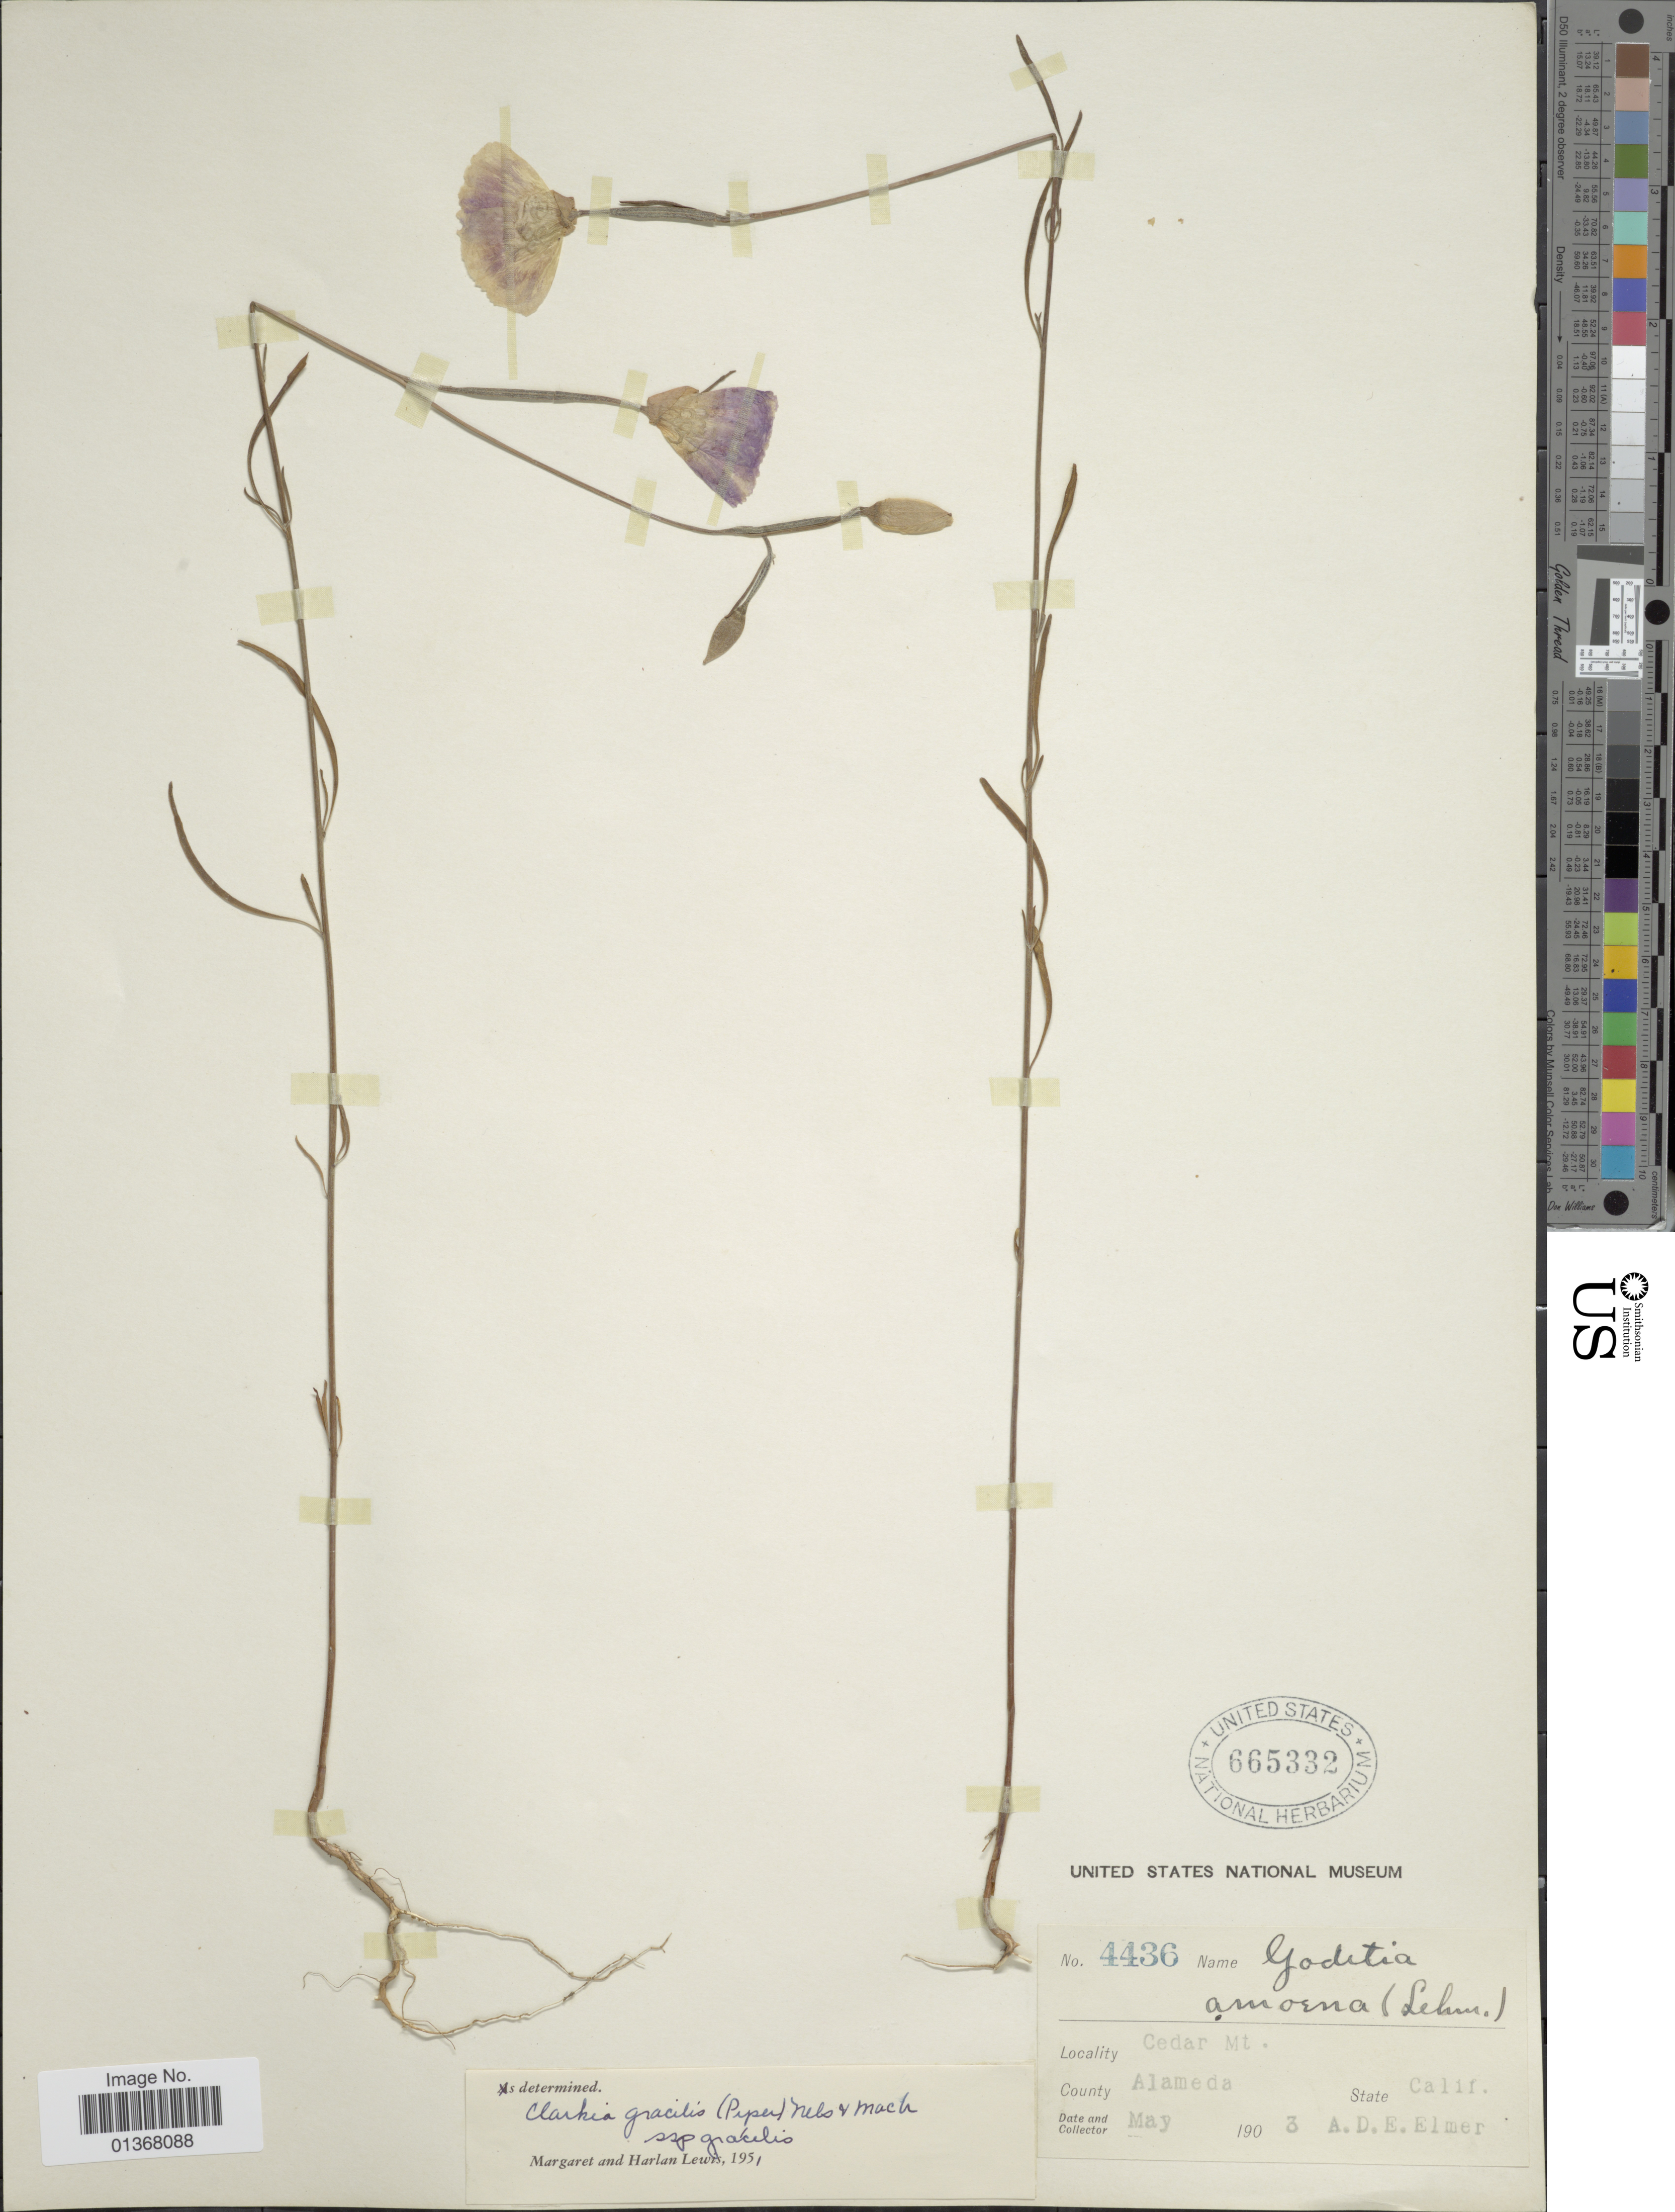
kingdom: Plantae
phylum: Tracheophyta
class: Magnoliopsida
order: Myrtales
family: Onagraceae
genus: Clarkia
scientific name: Clarkia gracilis subsp. gracilis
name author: (Piper) A. Nelson & J.F. Macbr.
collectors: A. D. E. Elmer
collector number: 4436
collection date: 1903-05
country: United States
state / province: California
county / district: Alameda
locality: Cedar Mt., Alameda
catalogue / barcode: US 665332